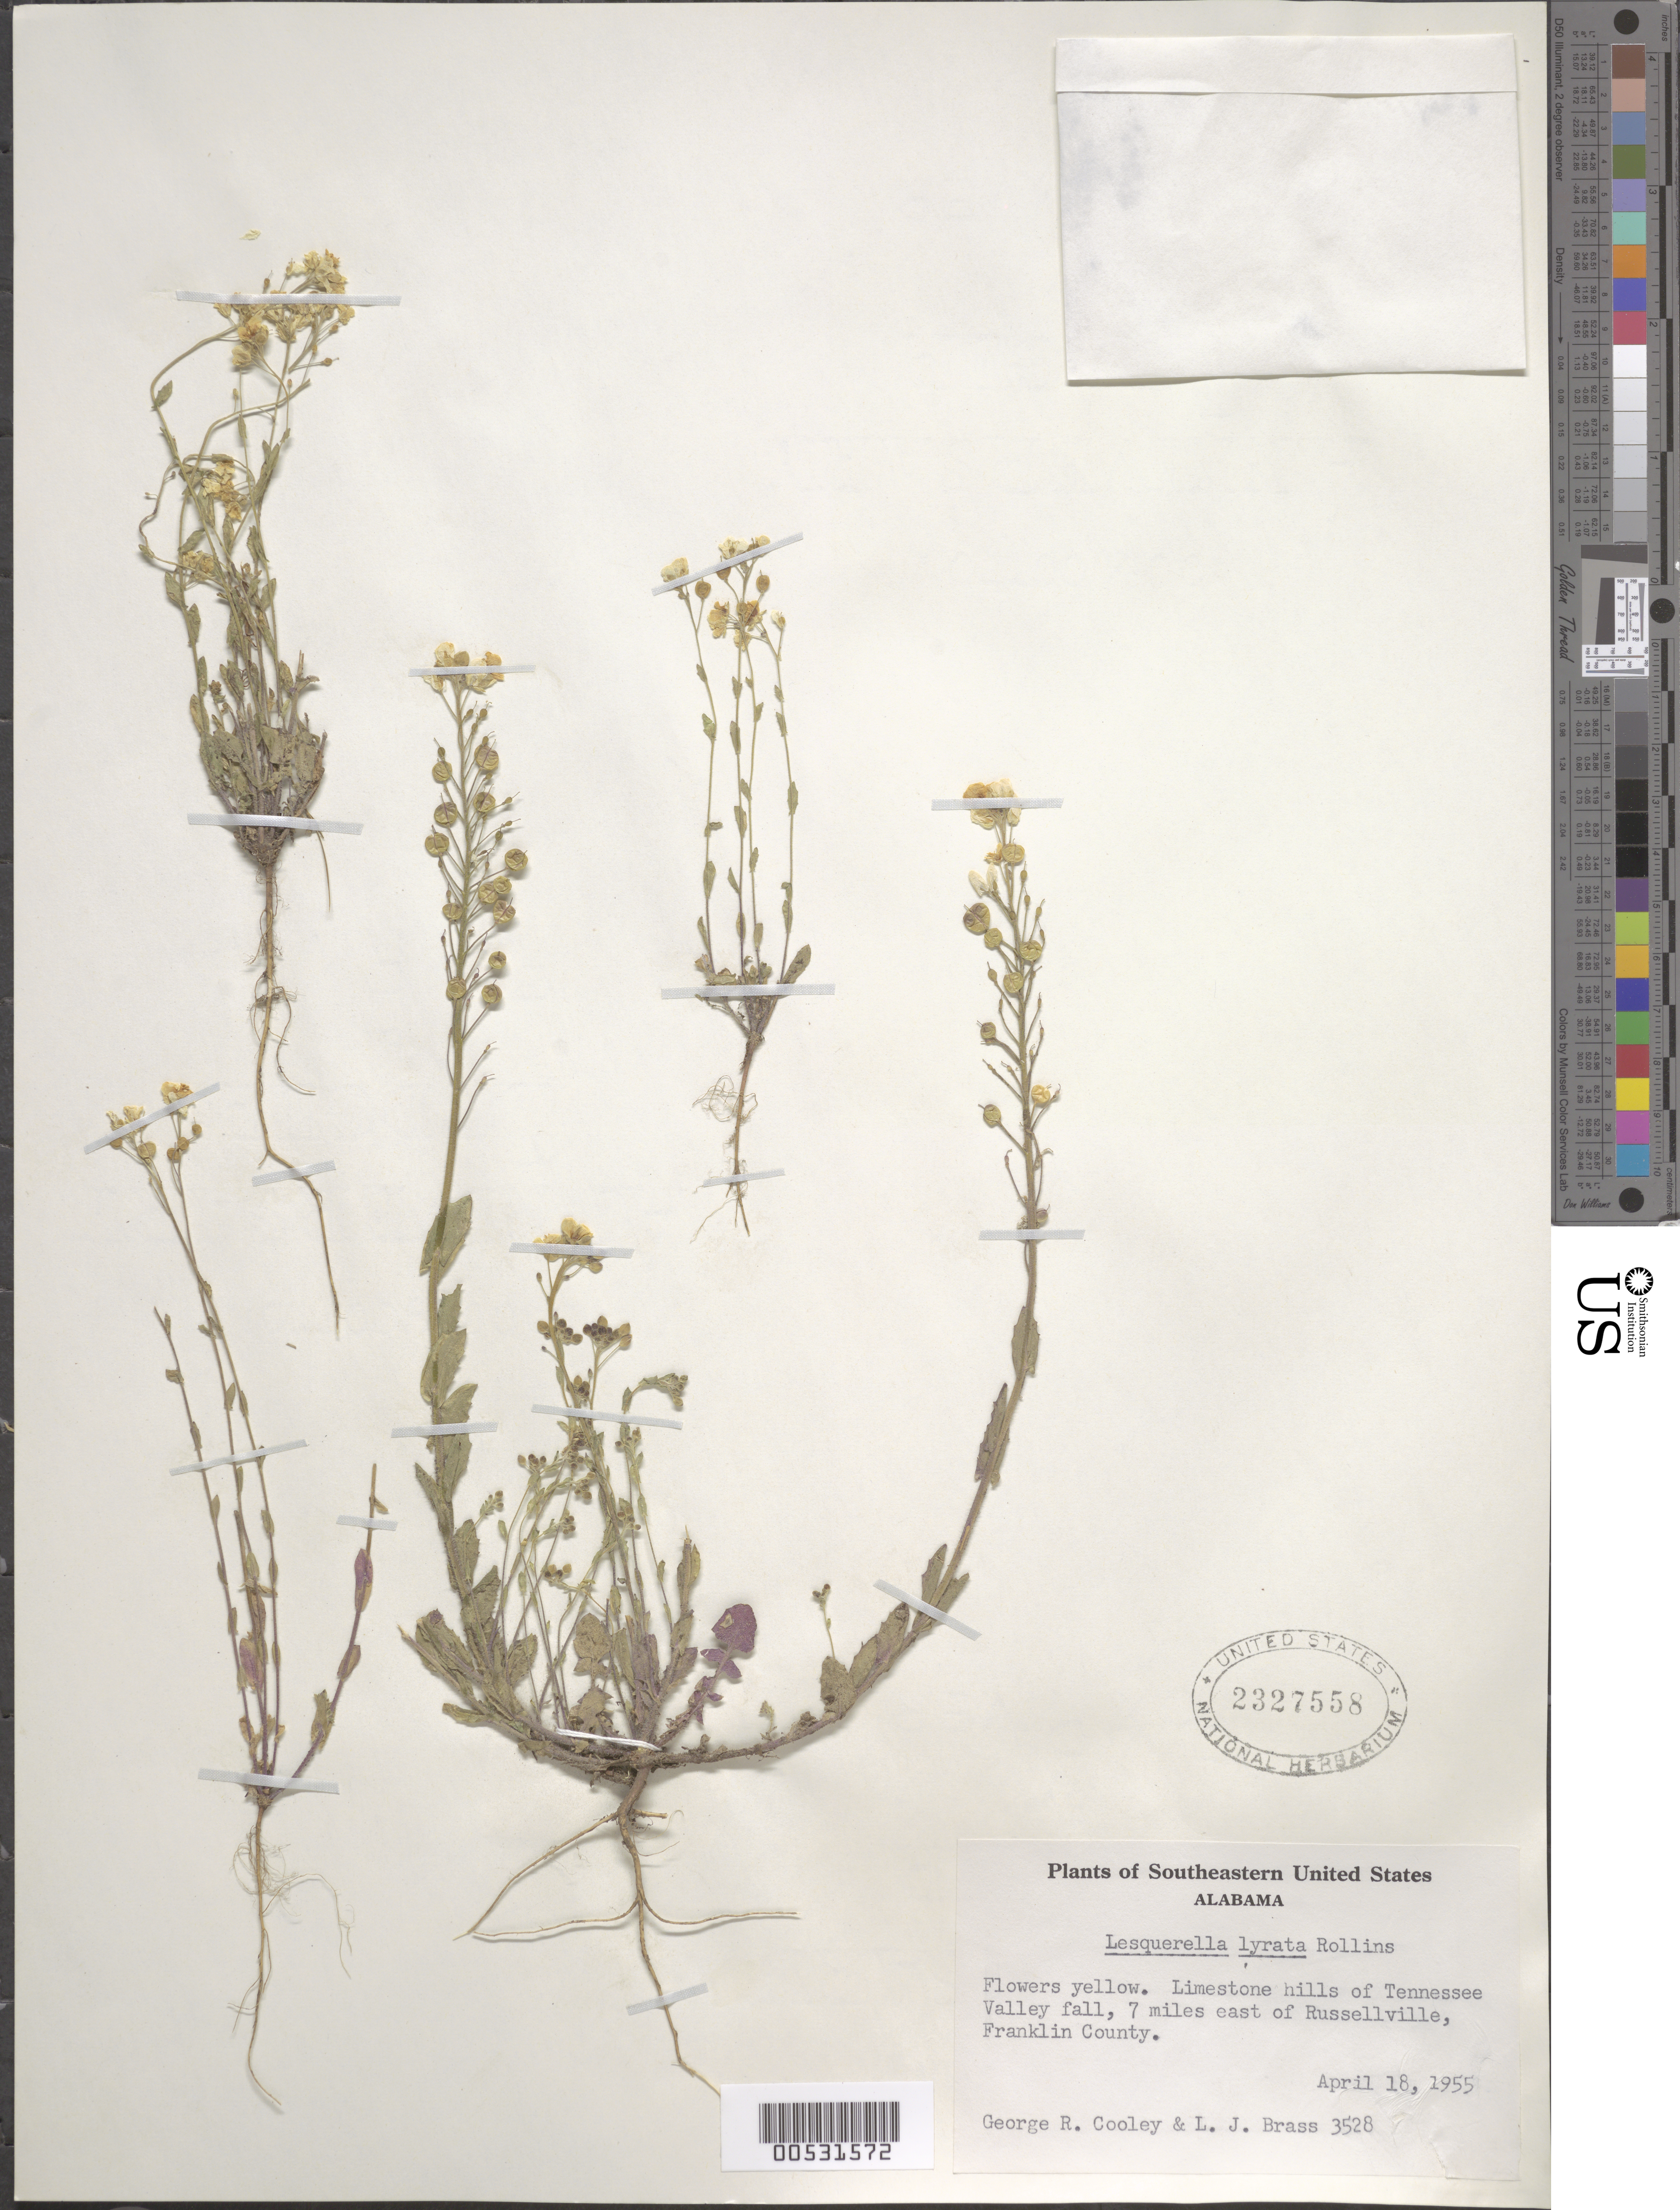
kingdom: Plantae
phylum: Tracheophyta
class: Magnoliopsida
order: Brassicales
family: Brassicaceae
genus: Lesquerella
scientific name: Lesquerella lyrata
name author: Rollins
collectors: G. R. Cooley & L. J. Brass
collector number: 3528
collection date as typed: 18 Apr 1955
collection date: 1955-04-18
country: United States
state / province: Alabama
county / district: Franklin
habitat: Limestone hills.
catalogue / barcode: US 2327558